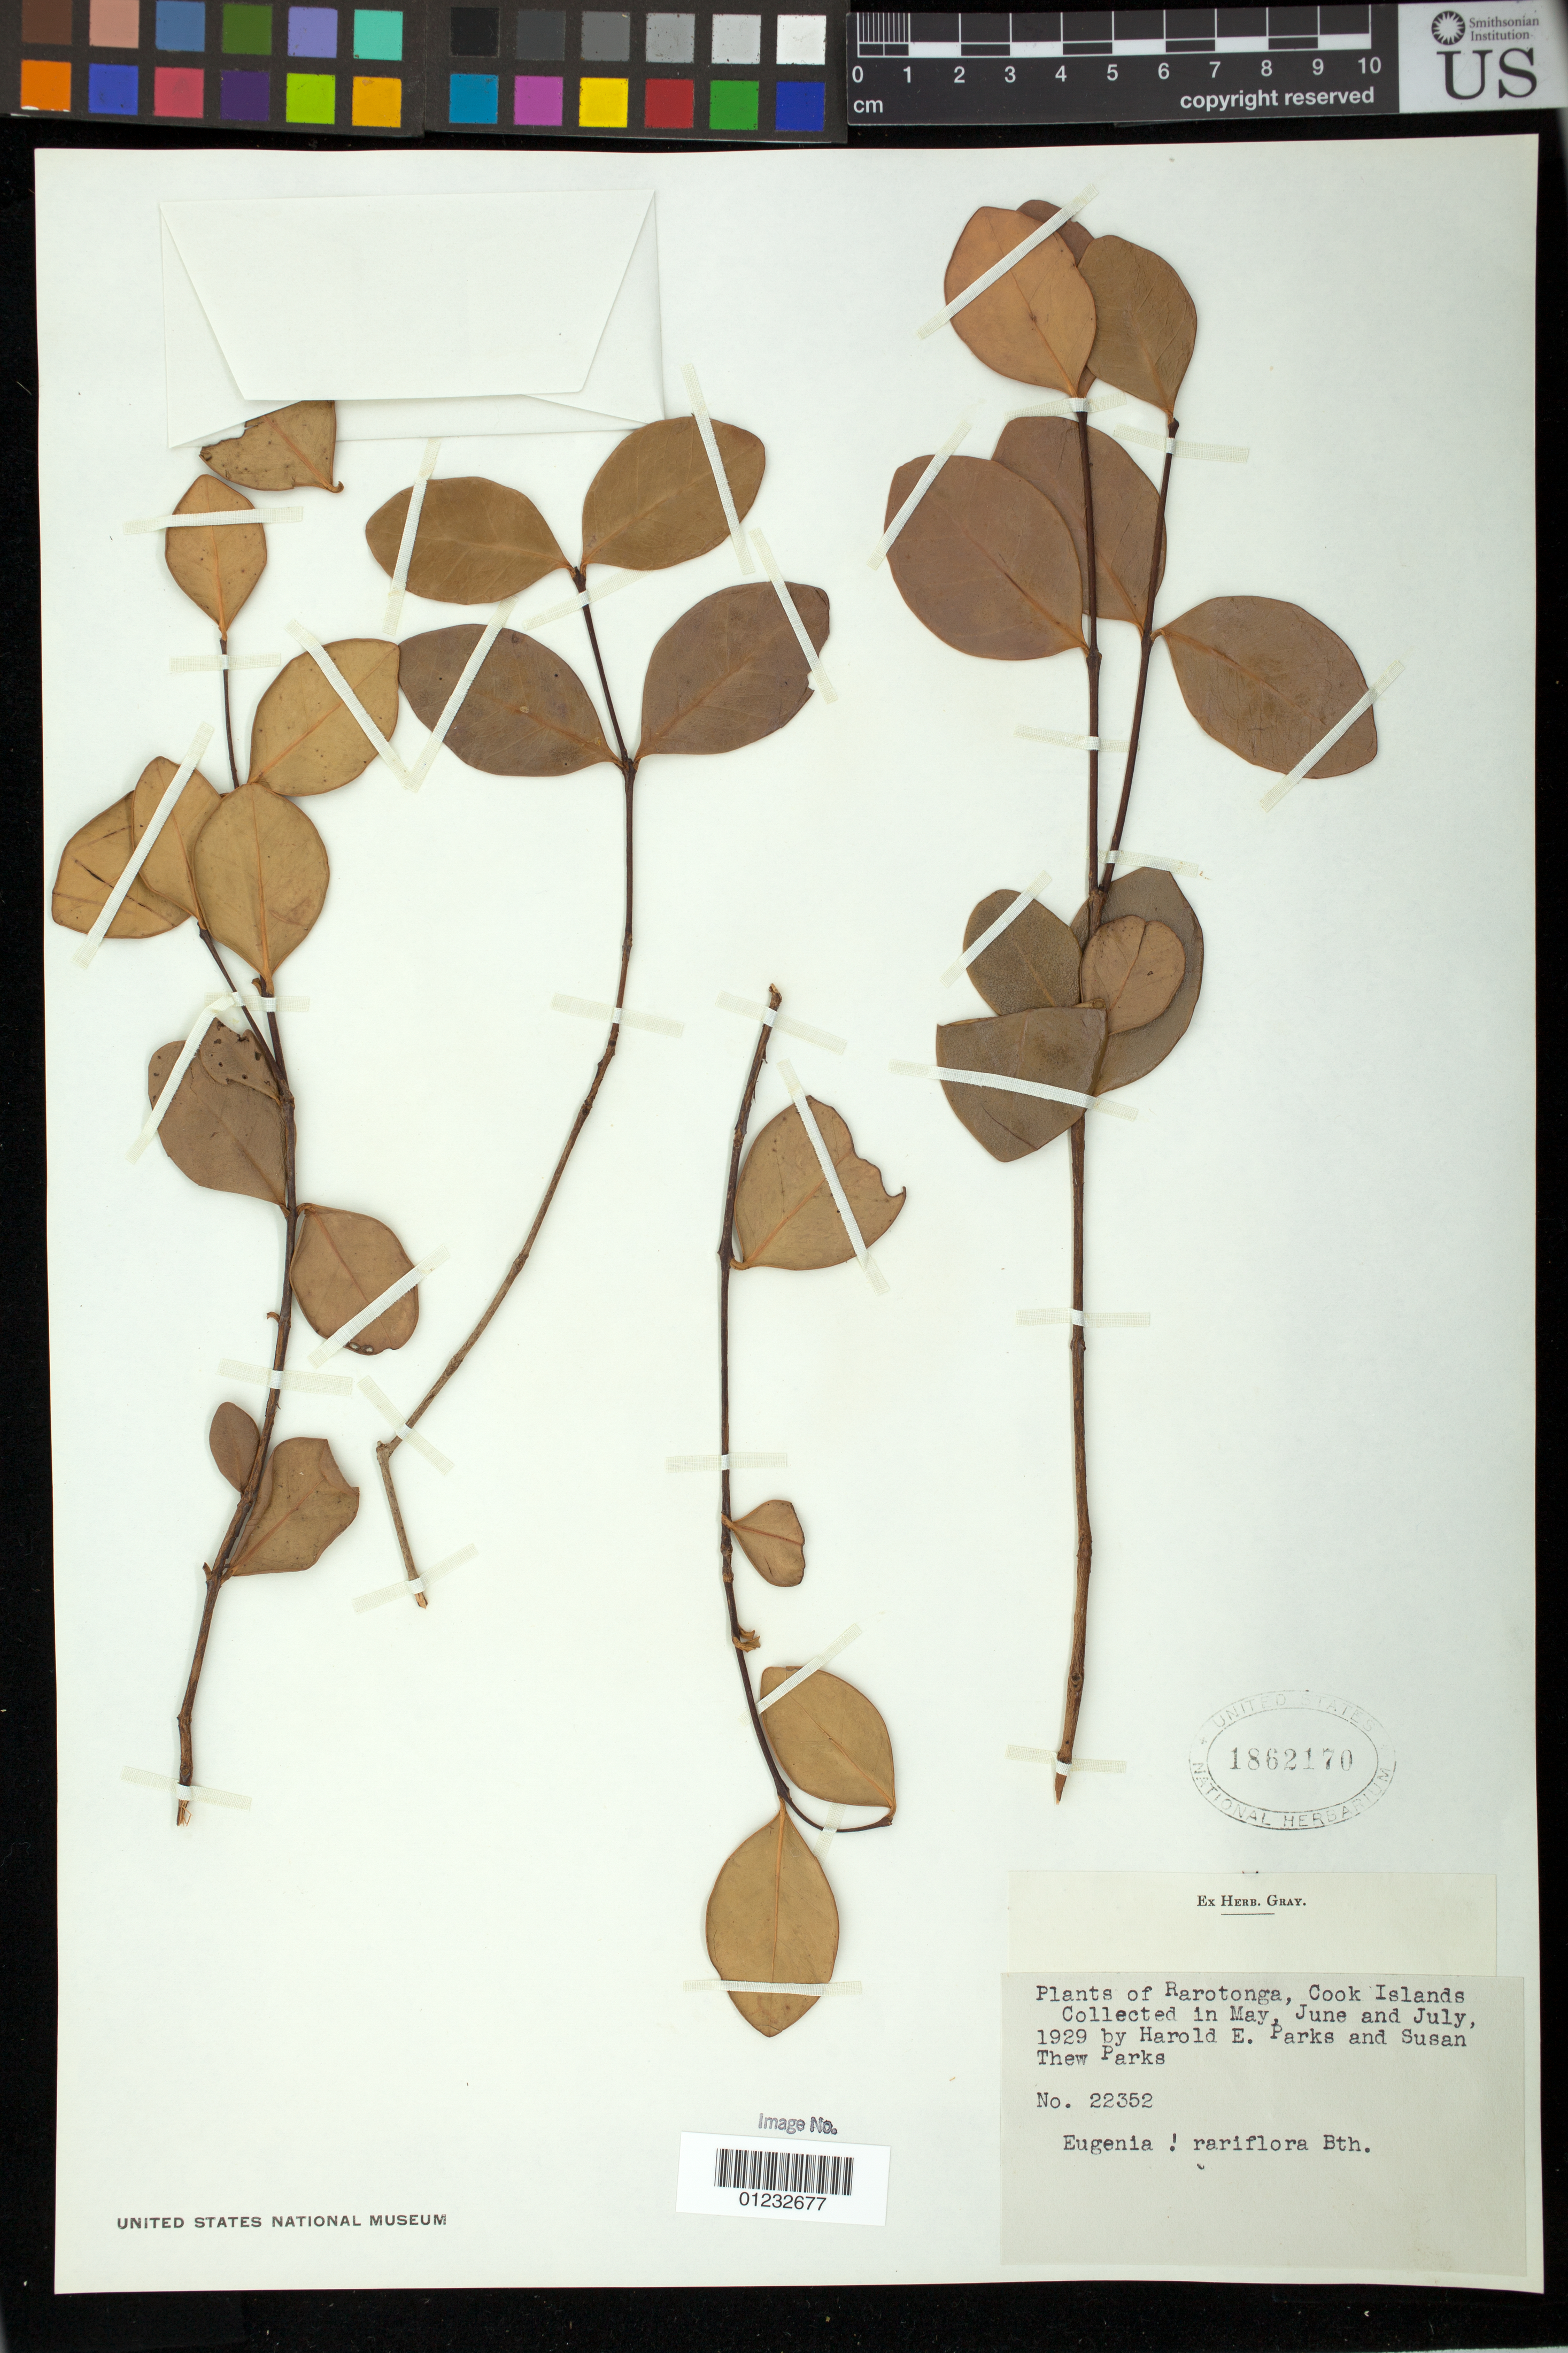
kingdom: Plantae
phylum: Tracheophyta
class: Magnoliopsida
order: Myrtales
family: Myrtaceae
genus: Eugenia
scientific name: Eugenia reinwardtiana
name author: (Blume) DC.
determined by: Snow, N.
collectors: H. E. Parks & S. Parks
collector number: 22352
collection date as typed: May-Jul 1929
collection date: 1929-05/1929-07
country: Cook Islands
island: Rarotonga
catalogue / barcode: US 1862170